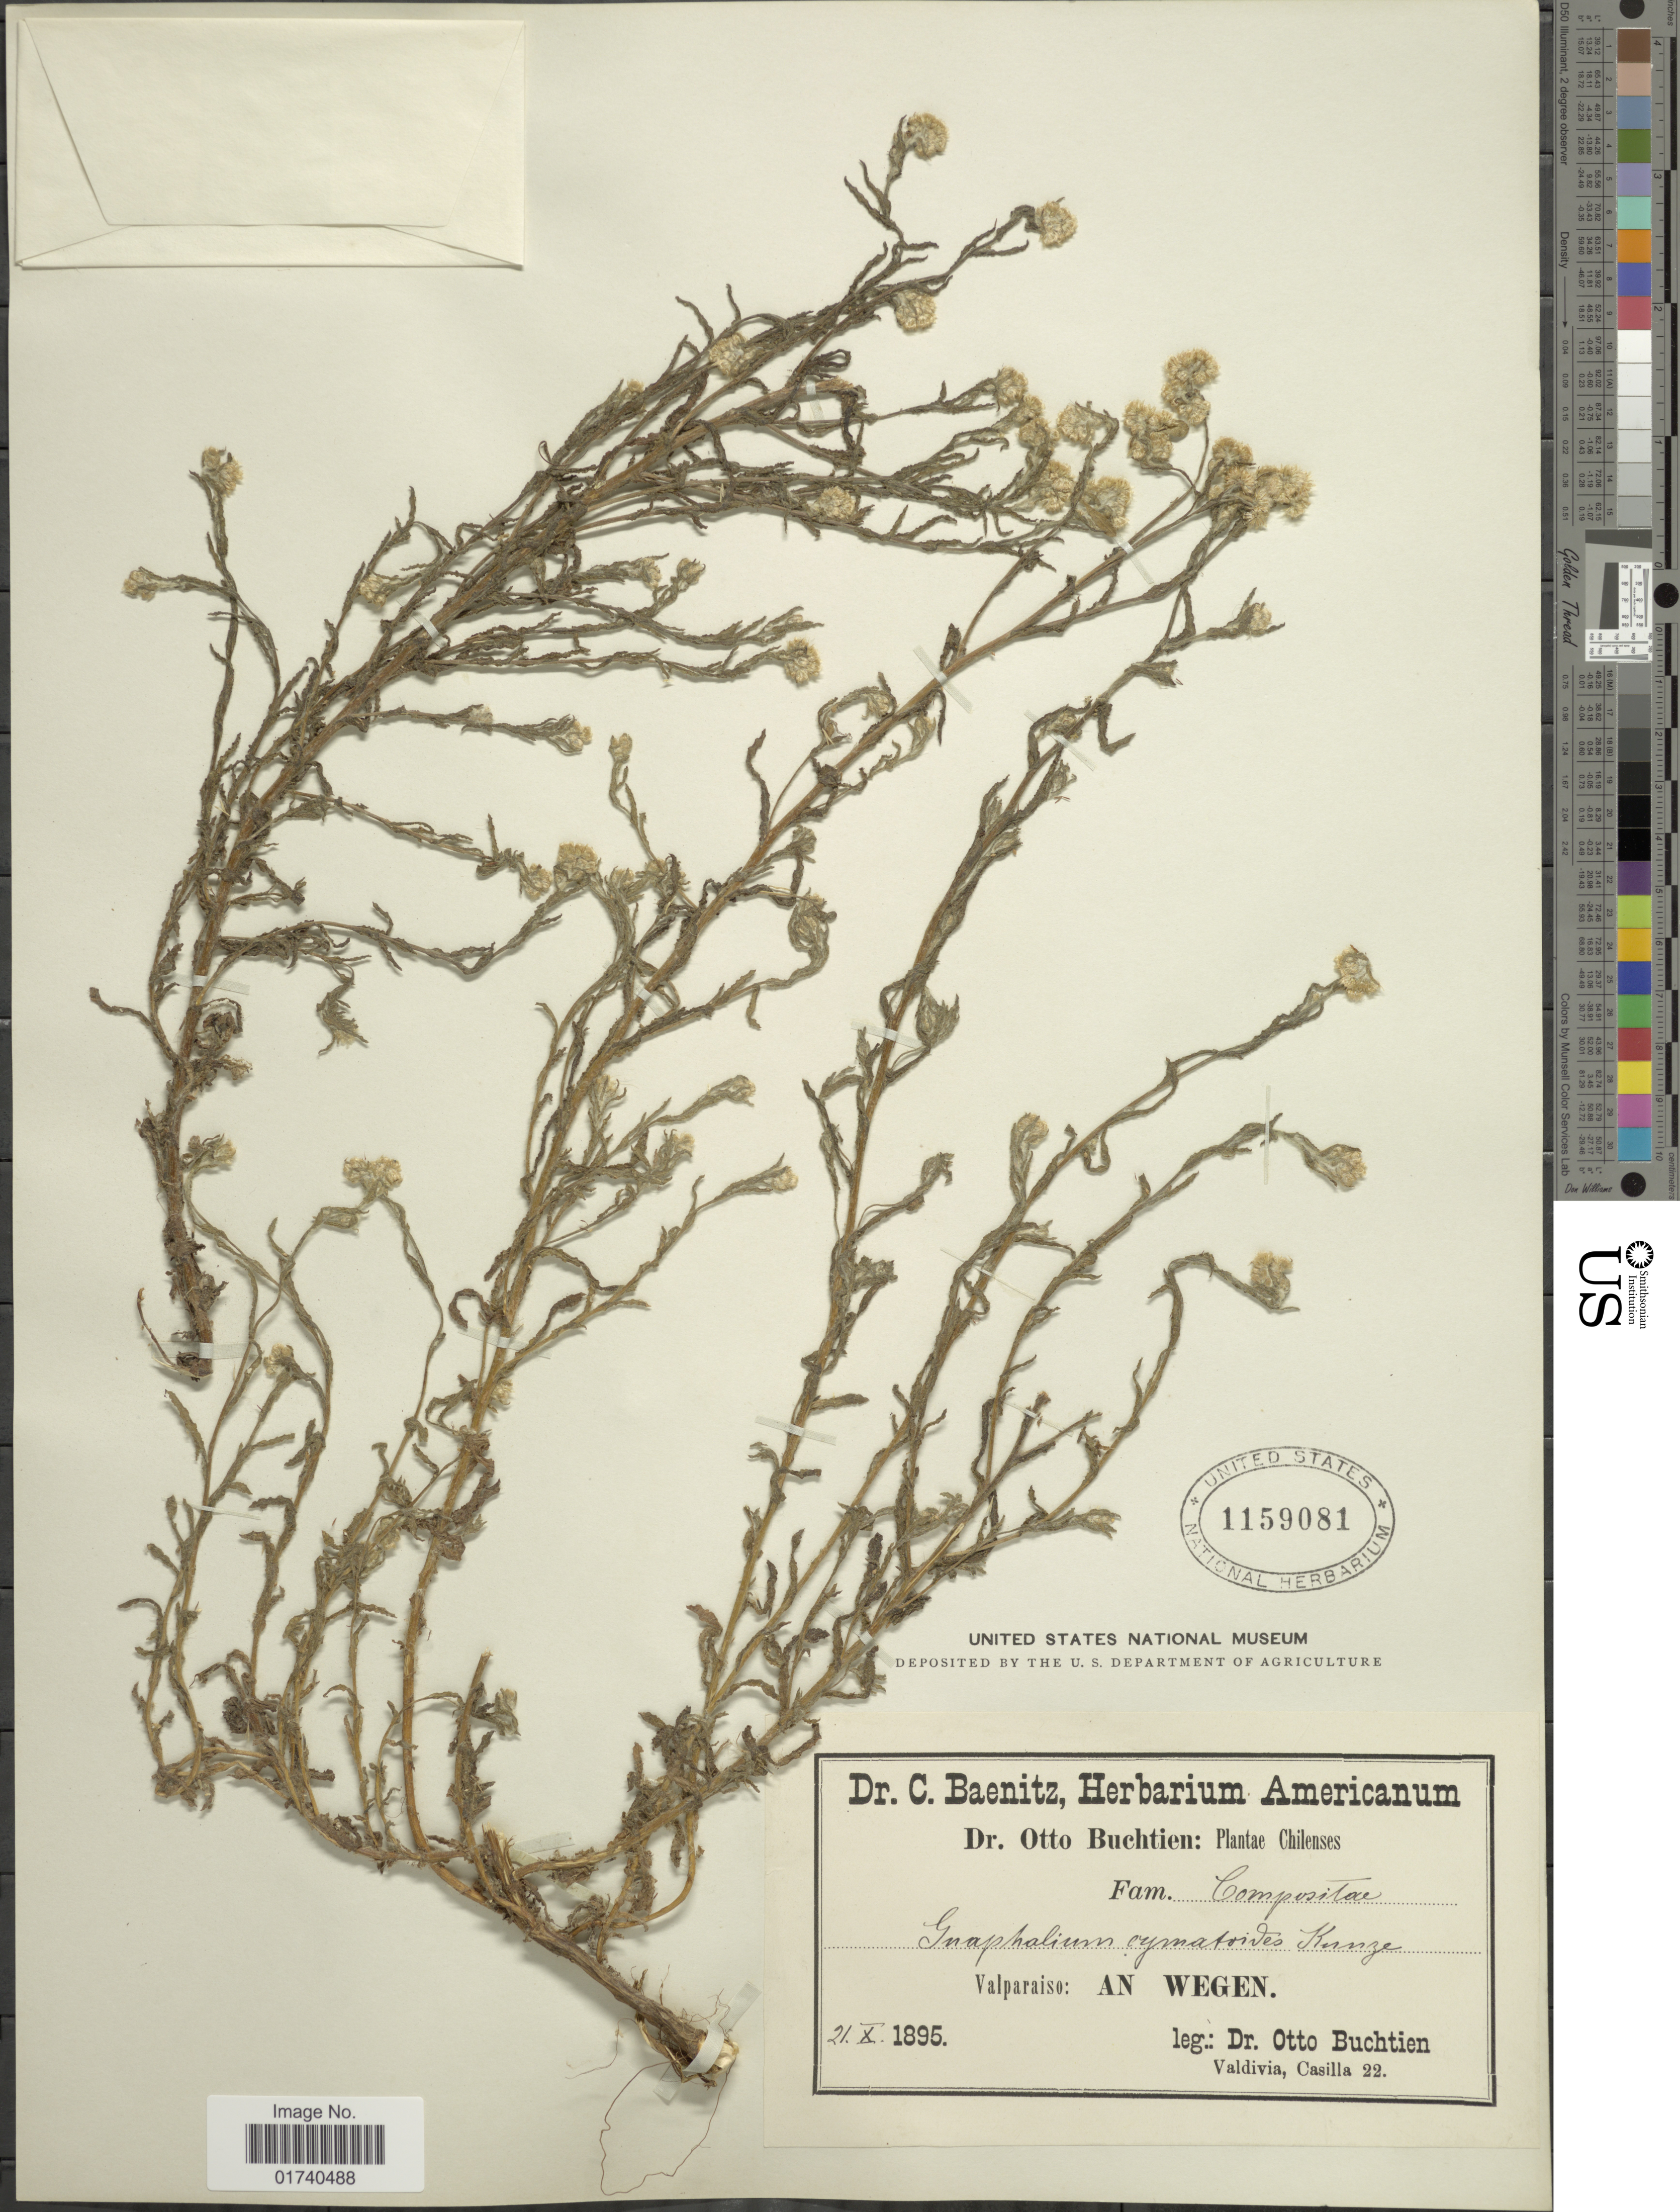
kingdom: Plantae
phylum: Tracheophyta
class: Magnoliopsida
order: Asterales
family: Asteraceae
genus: Pseudognaphalium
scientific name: Pseudognaphalium cymatoides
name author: (Kunze ex DC.) Anderb.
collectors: O. Buchtien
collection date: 1895-10-21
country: Chile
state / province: Valparaíso (V)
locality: An Wegen. Chilenses.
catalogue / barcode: US 1159081